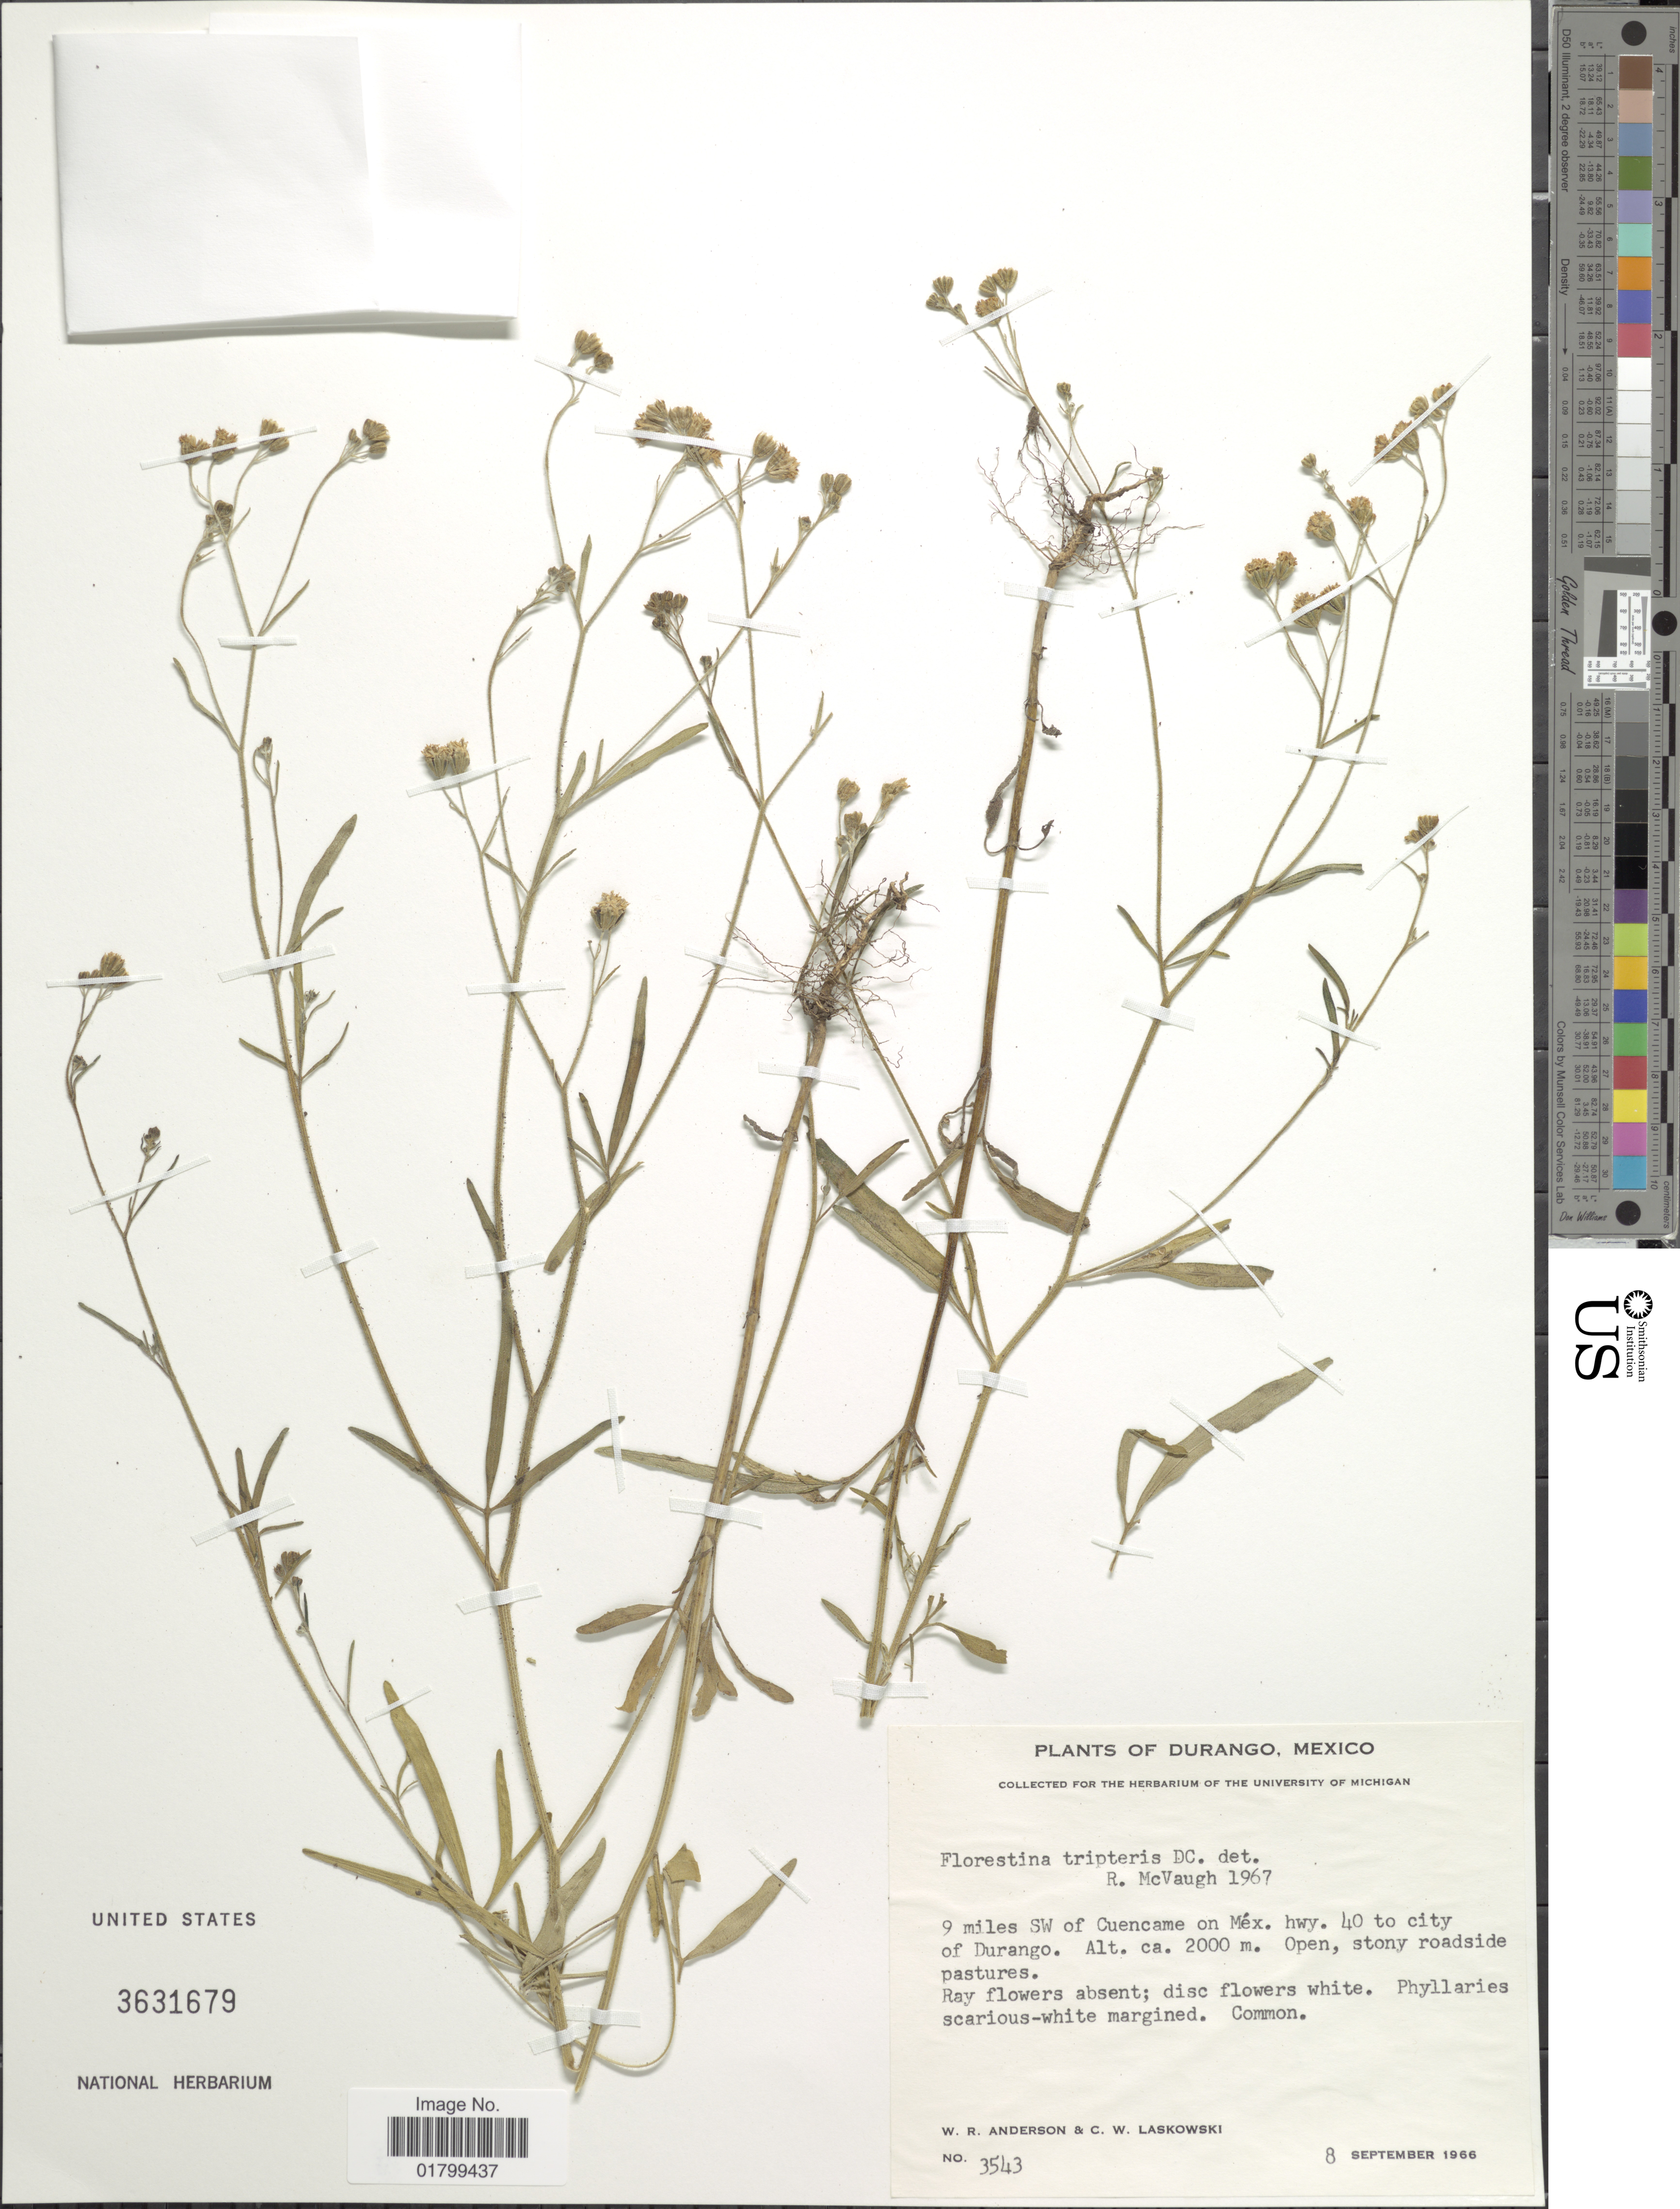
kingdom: Plantae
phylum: Tracheophyta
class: Magnoliopsida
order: Asterales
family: Asteraceae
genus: Florestina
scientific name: Florestina tripteris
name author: DC.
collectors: W. Anderson & C. Laskowski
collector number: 3543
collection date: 1966-09-08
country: Mexico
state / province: Durango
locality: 9 miles SW of Cuencame on Mex. hwy. 40 to city of Durango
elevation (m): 2000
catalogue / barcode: US 3631679